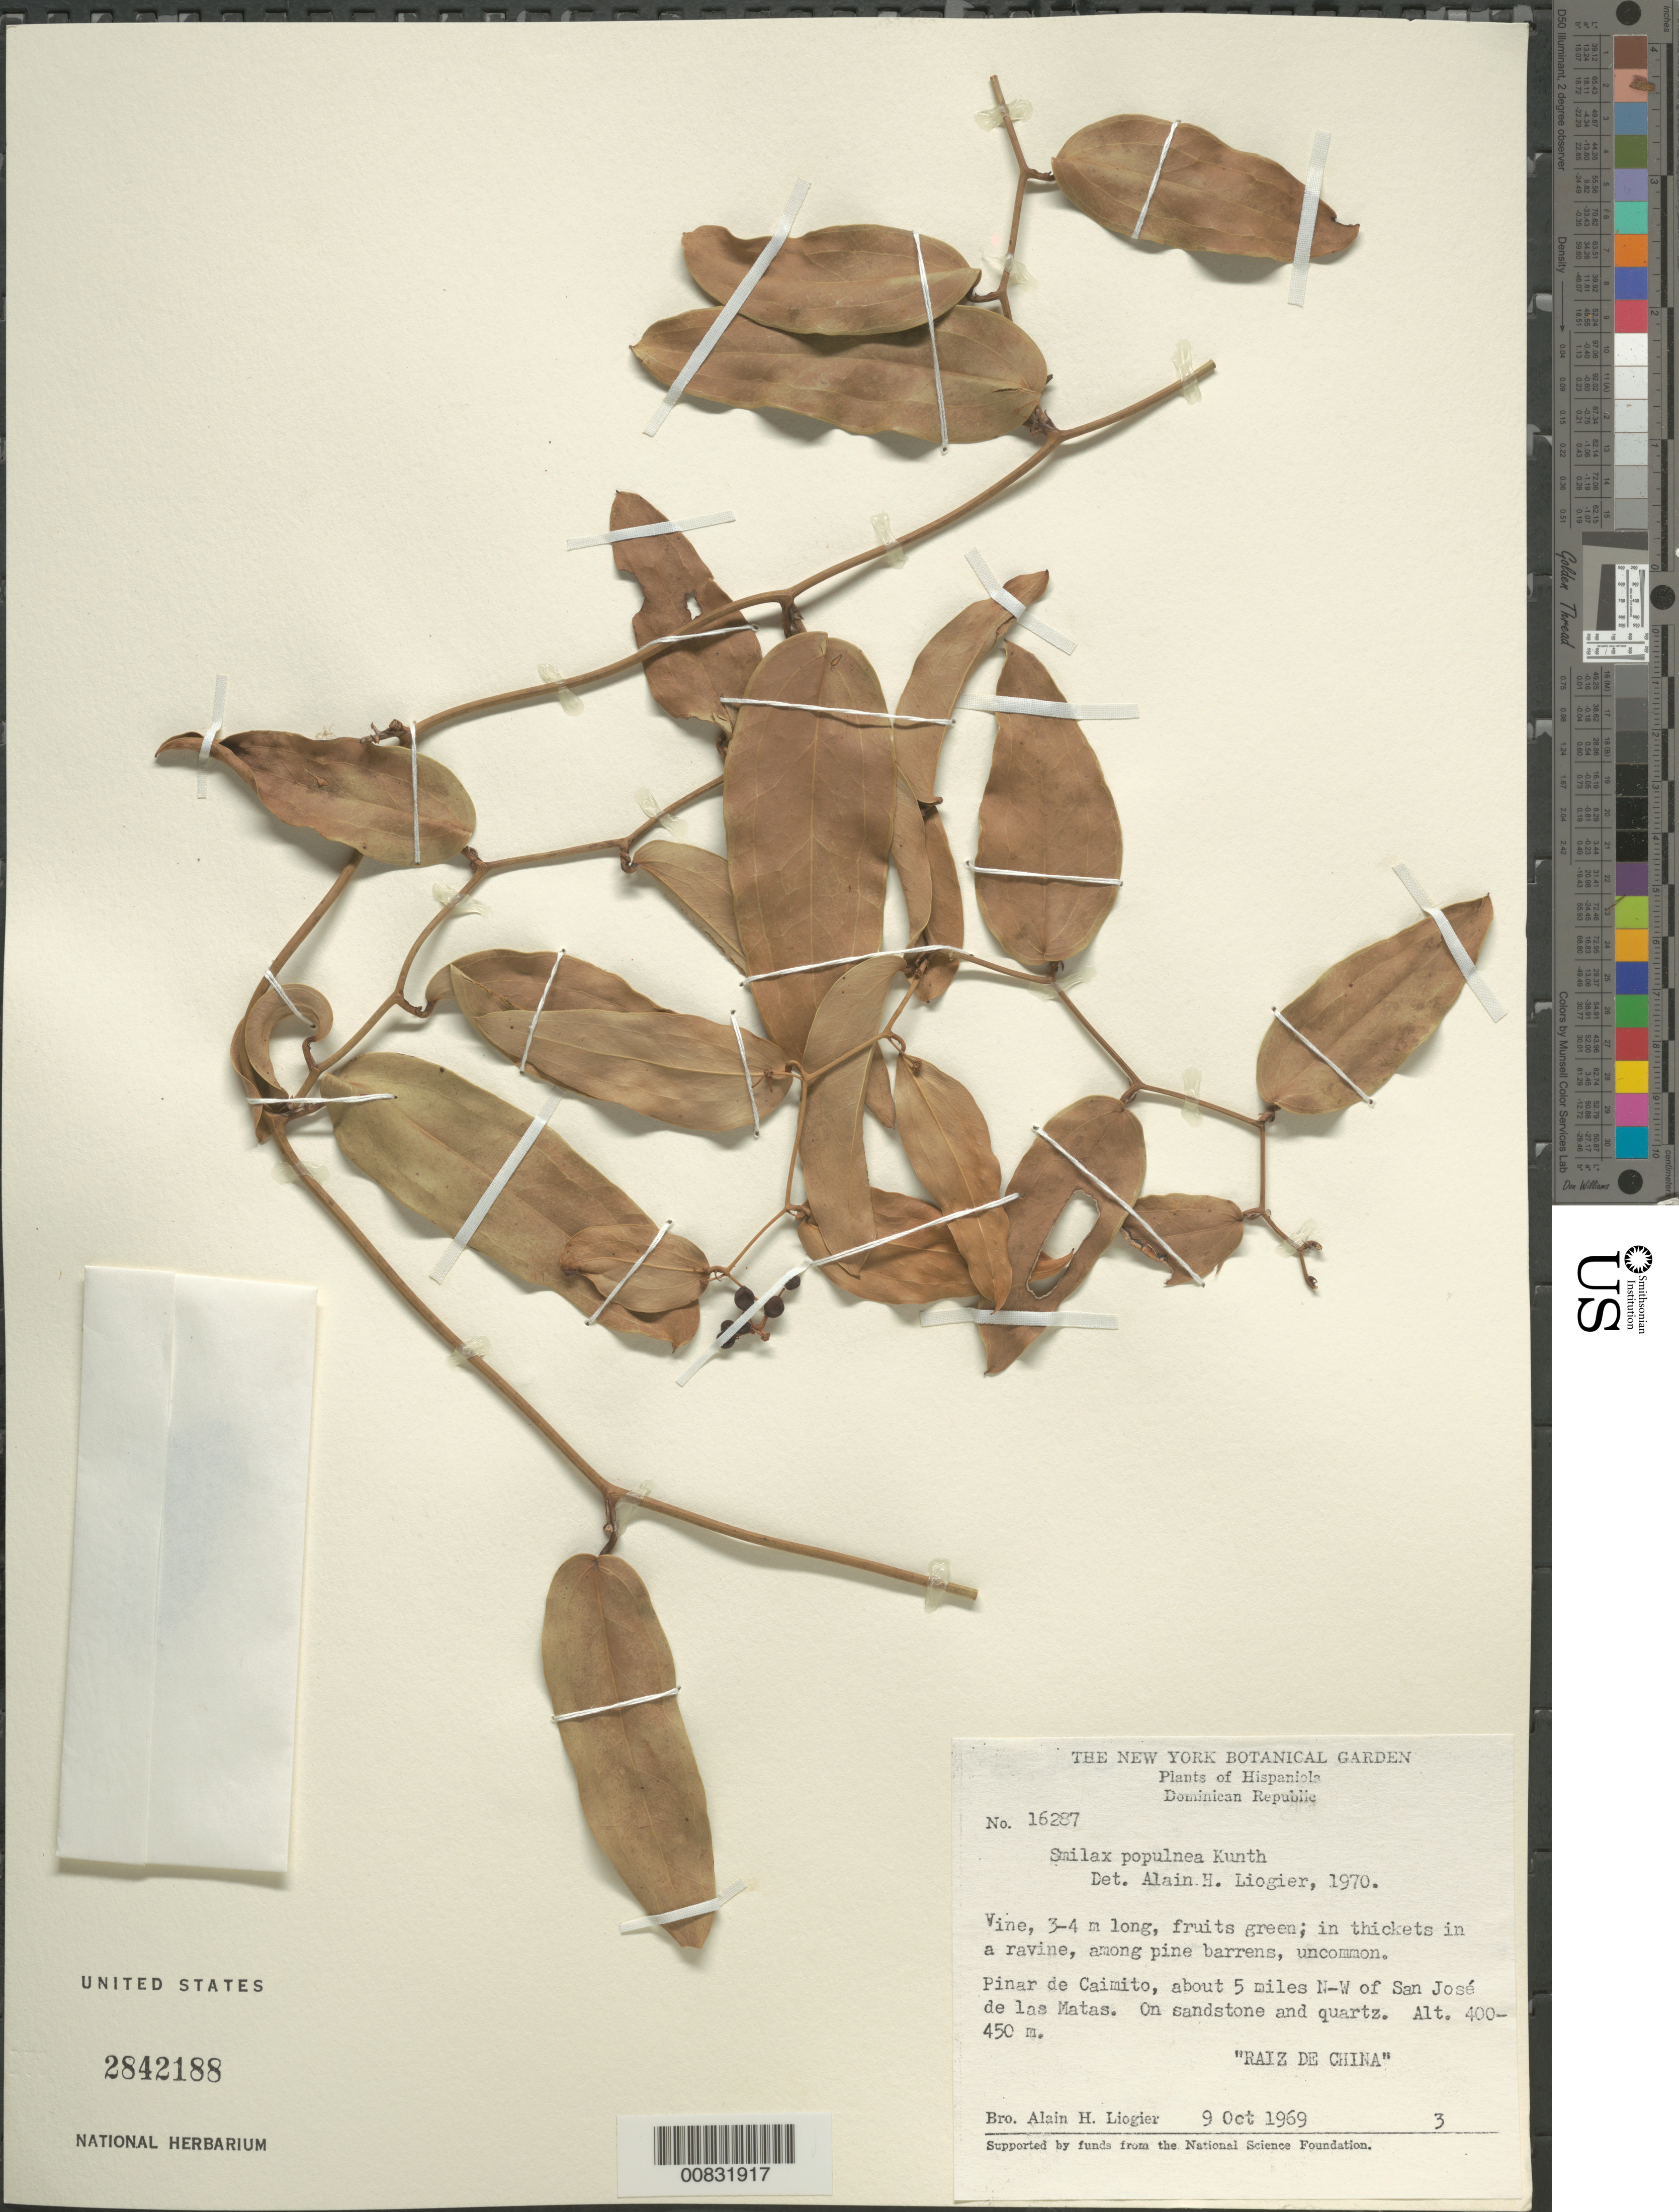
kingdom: Plantae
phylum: Tracheophyta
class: Liliopsida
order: Liliales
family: Smilacaceae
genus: Smilax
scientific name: Smilax populnea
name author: Kunth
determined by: Liogier, Alain H.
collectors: A. H. Liogier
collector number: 16287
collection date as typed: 09 Oct 1969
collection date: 1969-10-09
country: Dominican Republic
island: Hispaniola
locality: Pinar de Caimito, about 5 miles N-W of San José de las Matas.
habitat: In thickets in a ravine, among pine barrens. On sandstone and quartz.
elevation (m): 400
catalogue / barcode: US 2842188